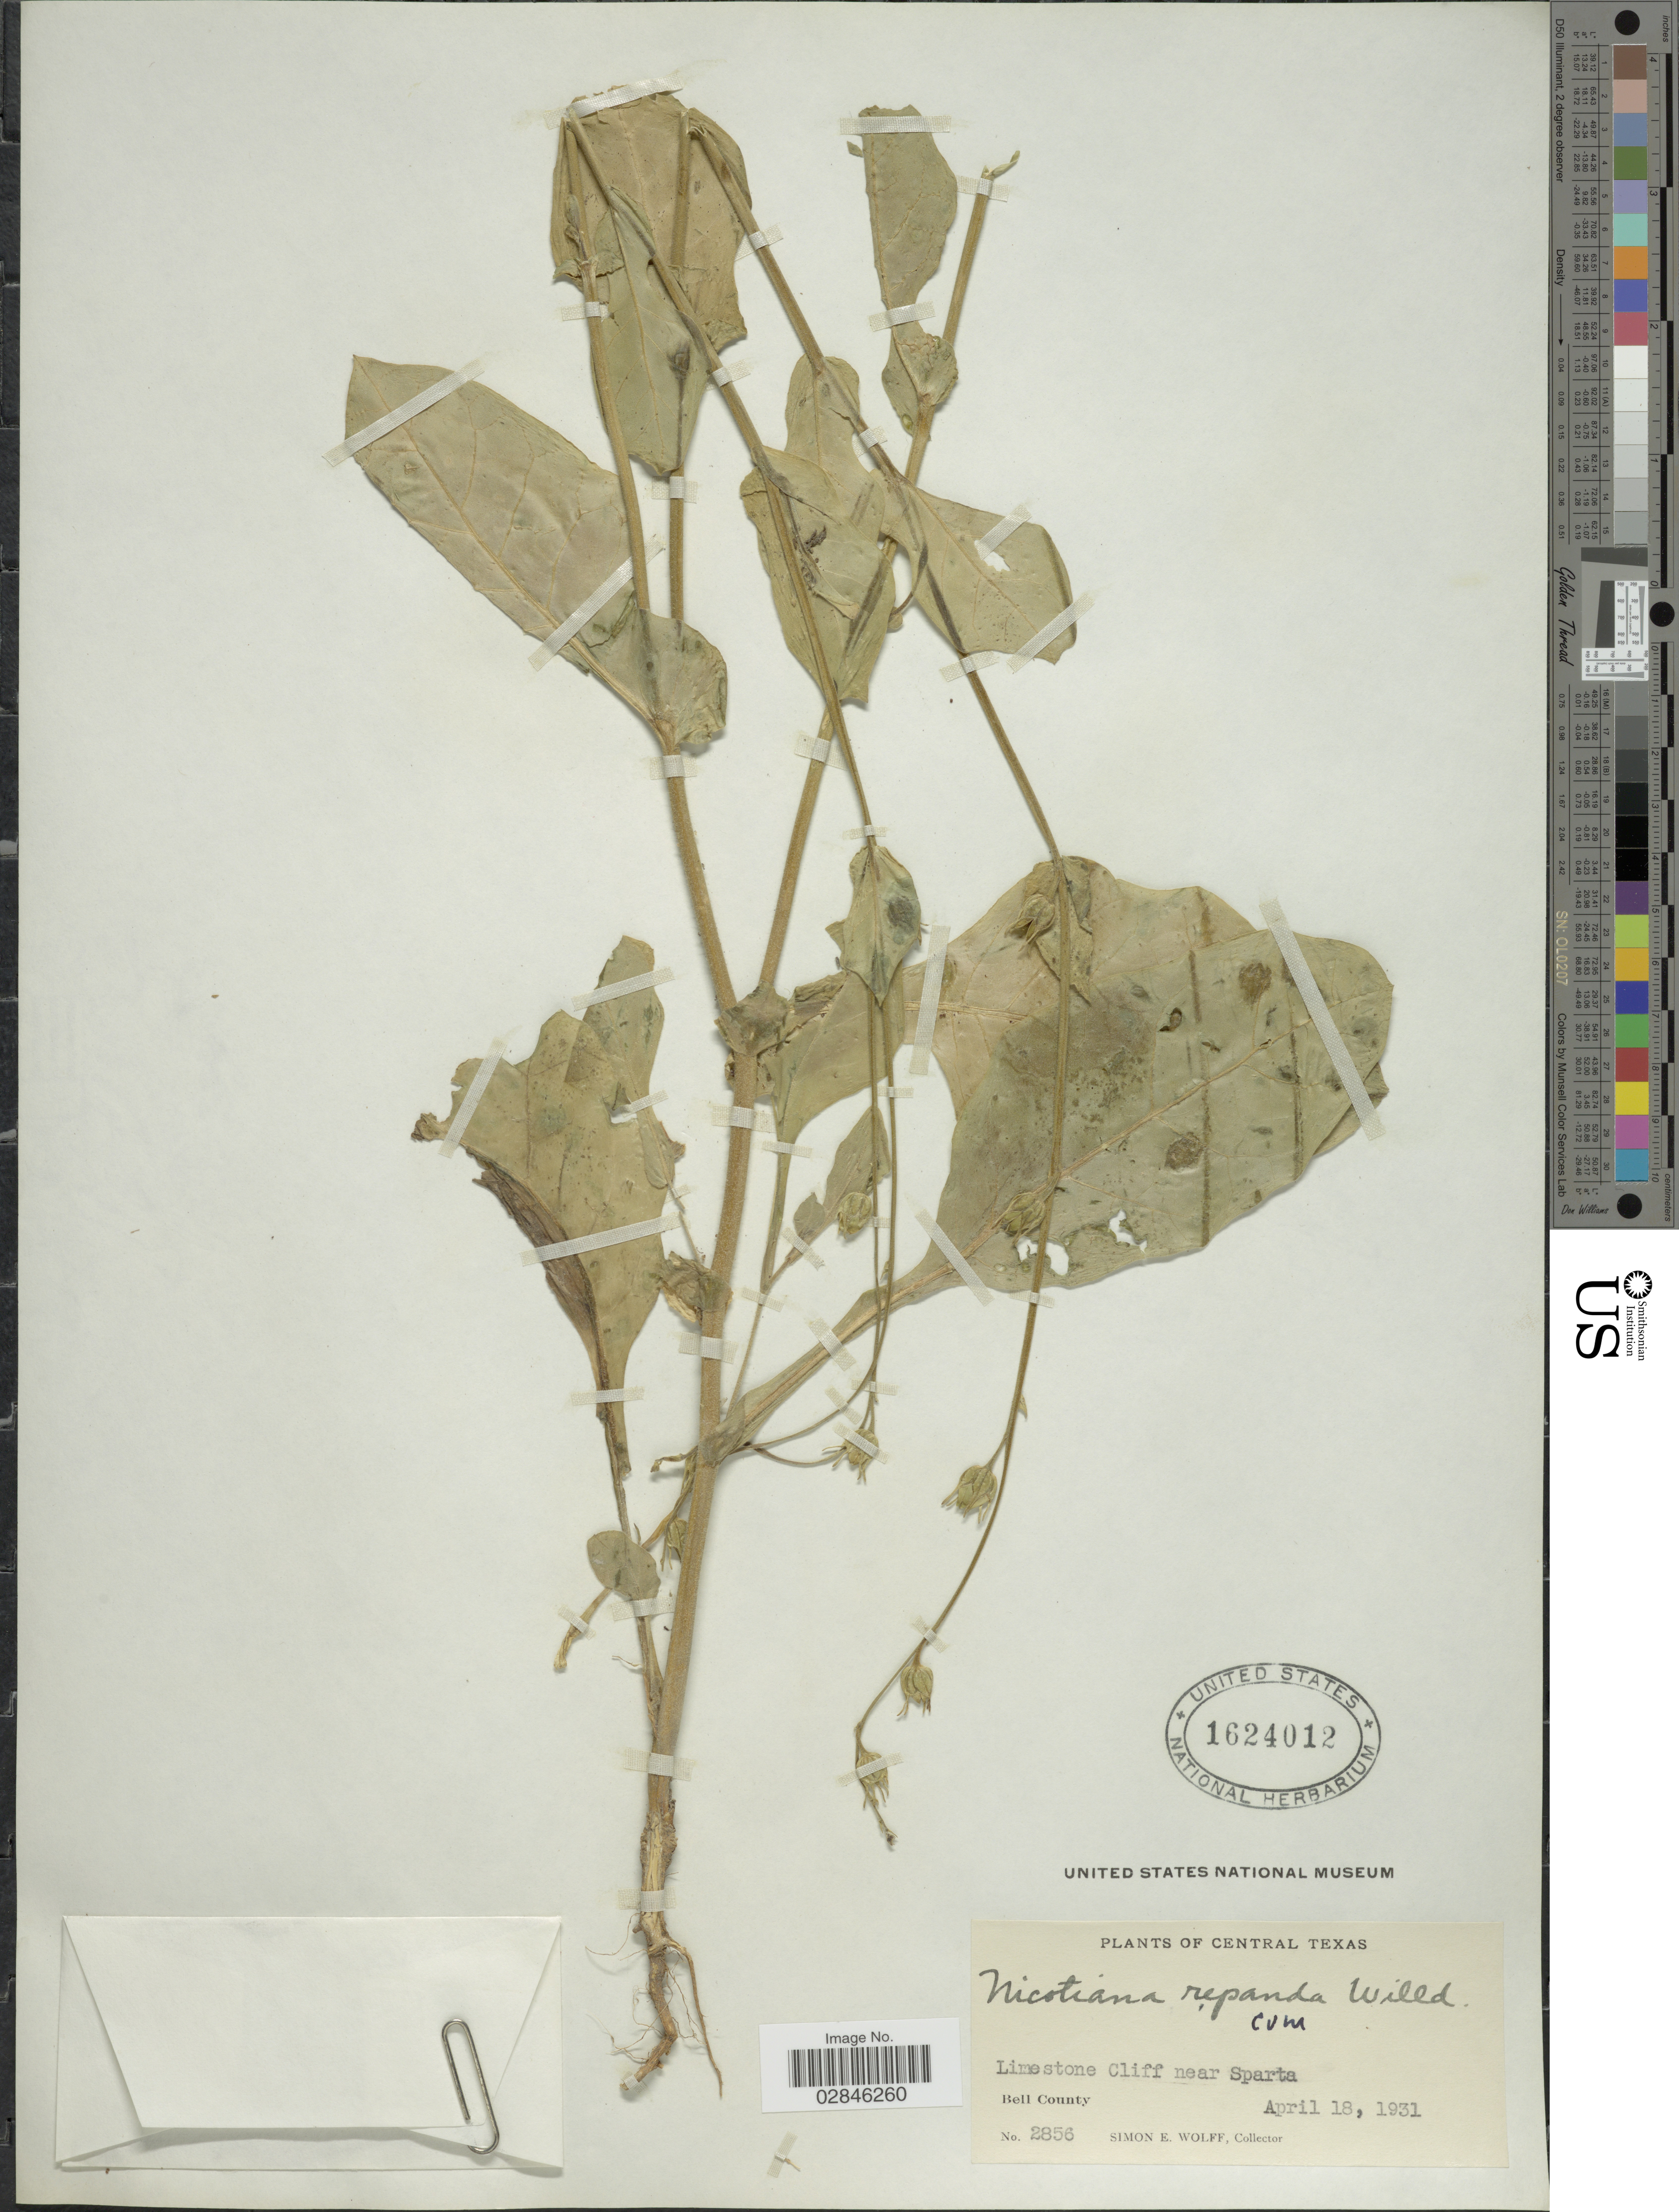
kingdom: Plantae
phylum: Tracheophyta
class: Magnoliopsida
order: Solanales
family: Solanaceae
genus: Nicotiana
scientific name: Nicotiana repanda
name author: Willd. ex Lehm.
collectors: S. E. Wolff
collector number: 2856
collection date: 1931-04-18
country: United States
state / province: Texas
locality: Central Texas. Limestone Cliff near Sparta. Bell County.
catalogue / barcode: US 1624012